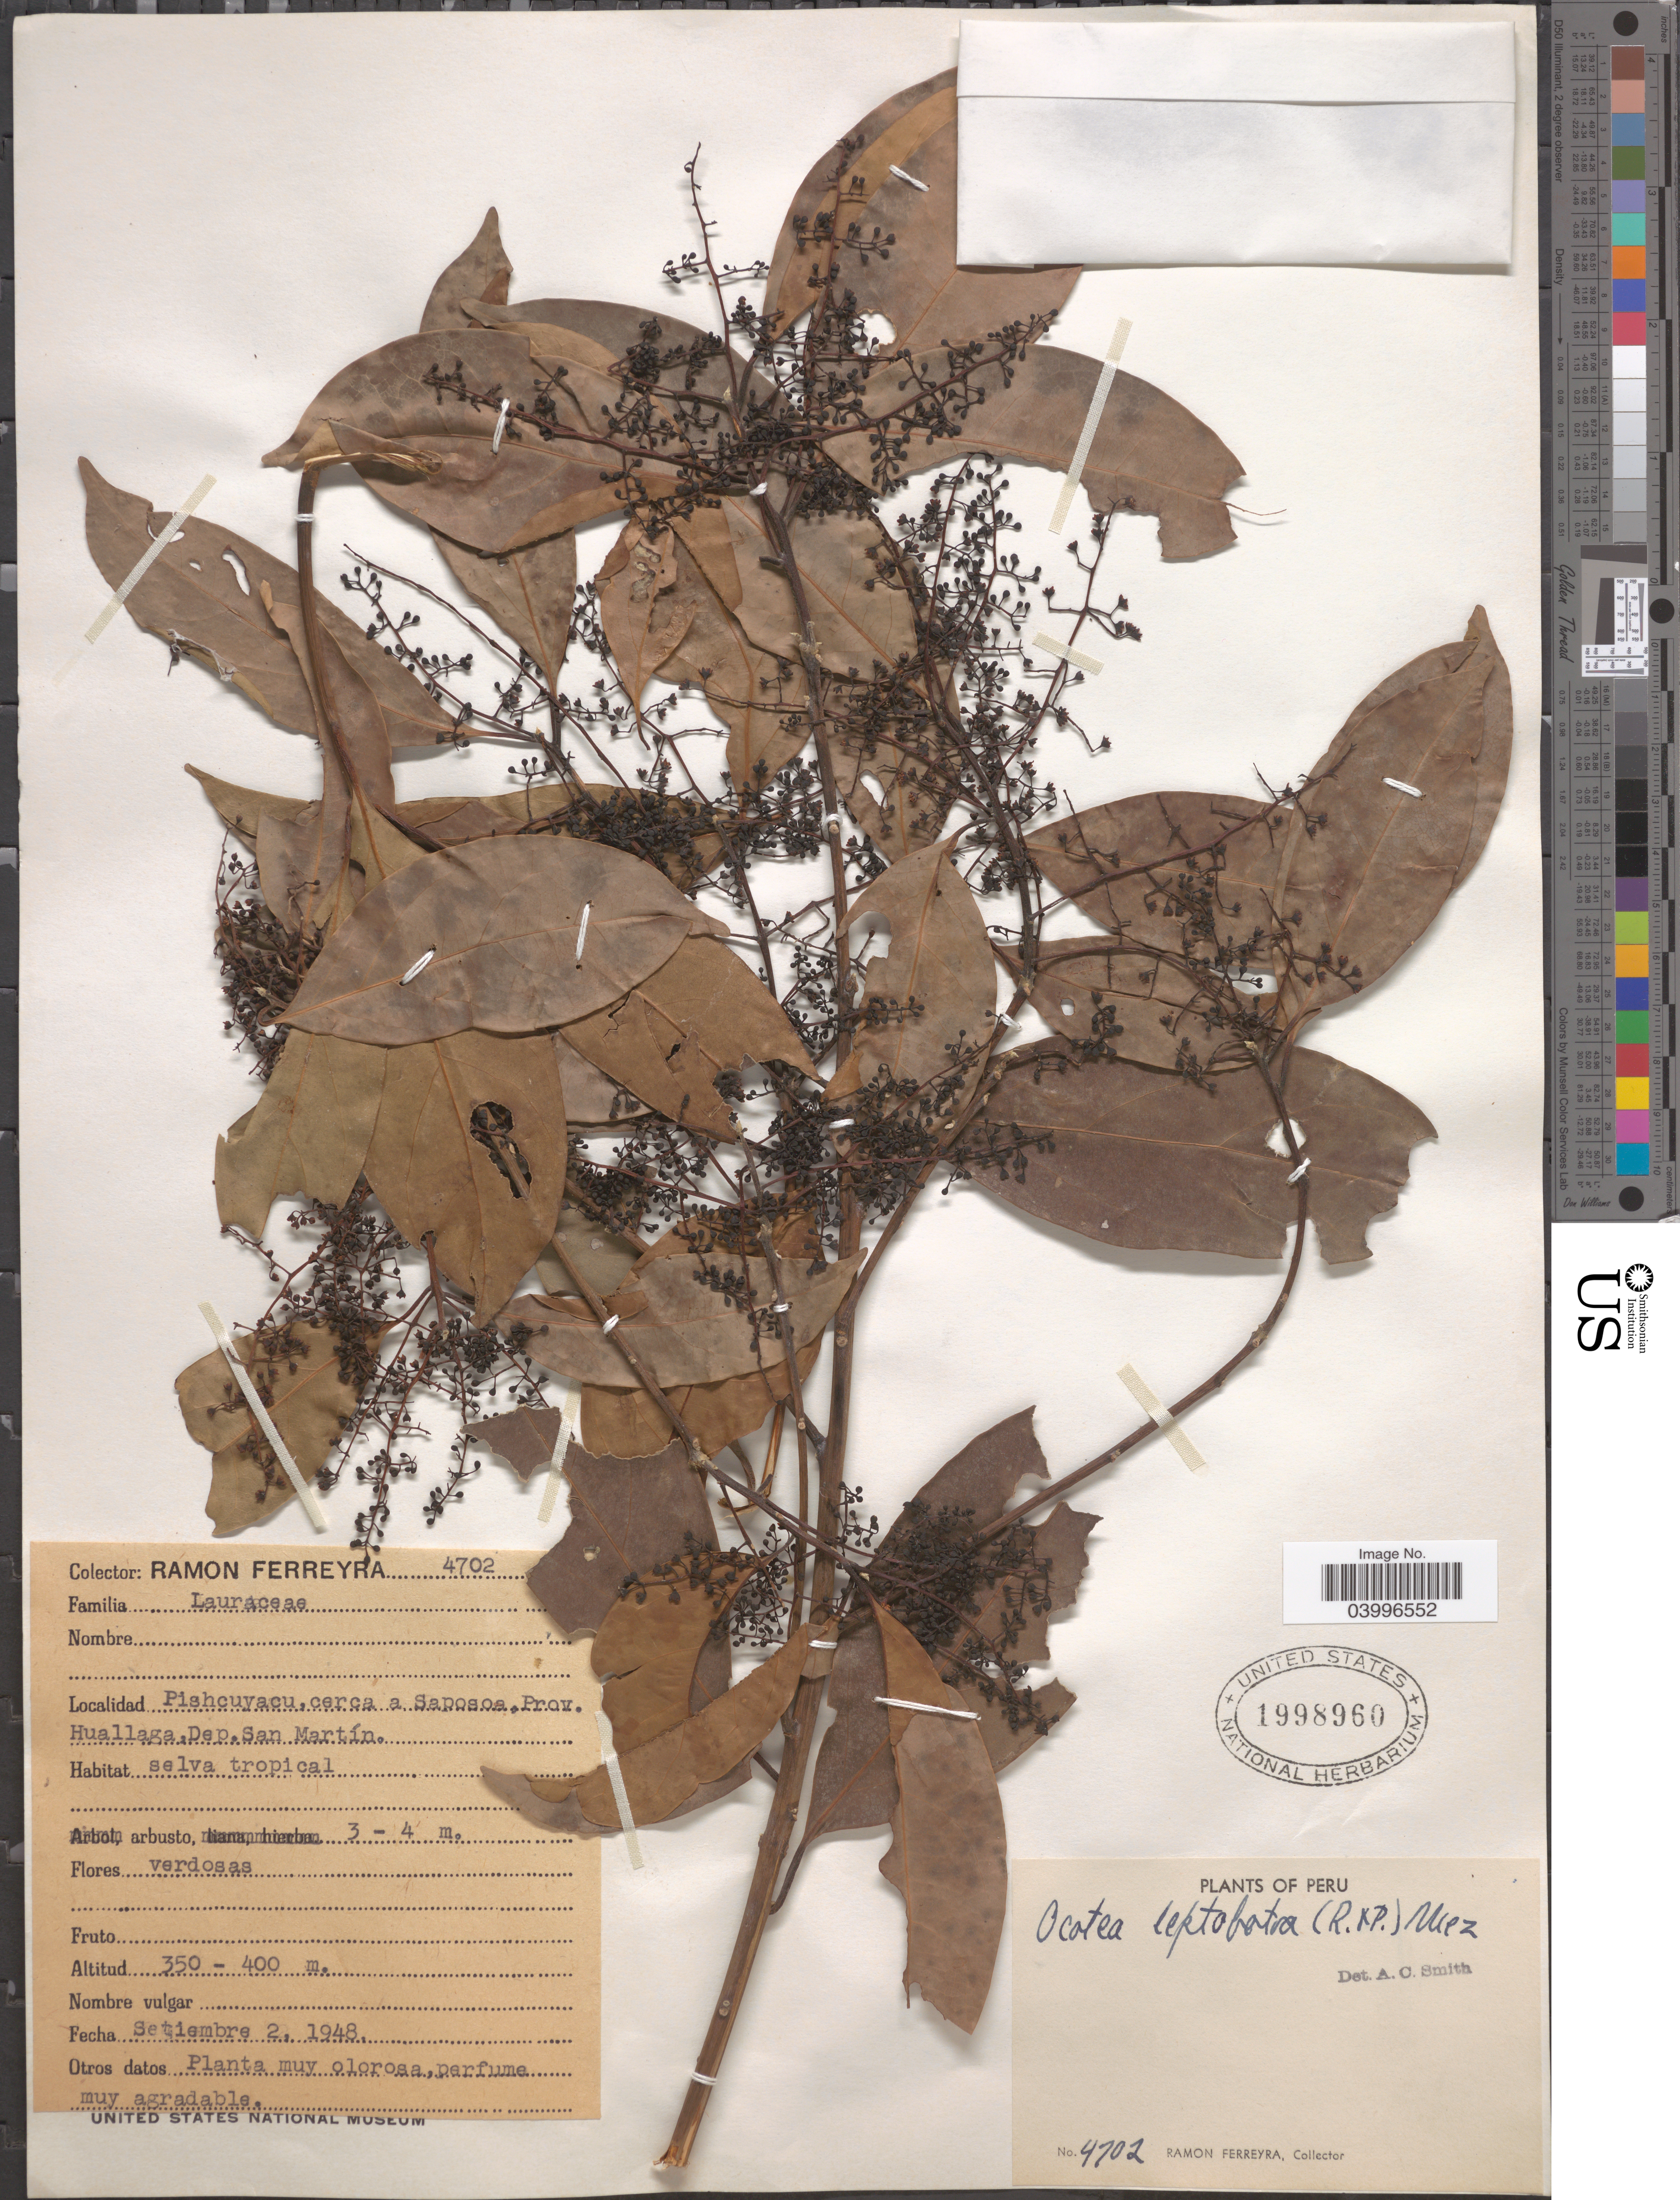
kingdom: Plantae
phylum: Tracheophyta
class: Magnoliopsida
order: Laurales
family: Lauraceae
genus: Ocotea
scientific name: Ocotea leptobotra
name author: (Ruiz et al.) Mez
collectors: R. A. Ferreyra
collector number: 4702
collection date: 1948-09-02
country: Peru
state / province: San Martín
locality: Pishcuyacu, carca a Saposoa. Prov. Huallaga, Dep. San Martín.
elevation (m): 350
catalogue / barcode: US 1998960